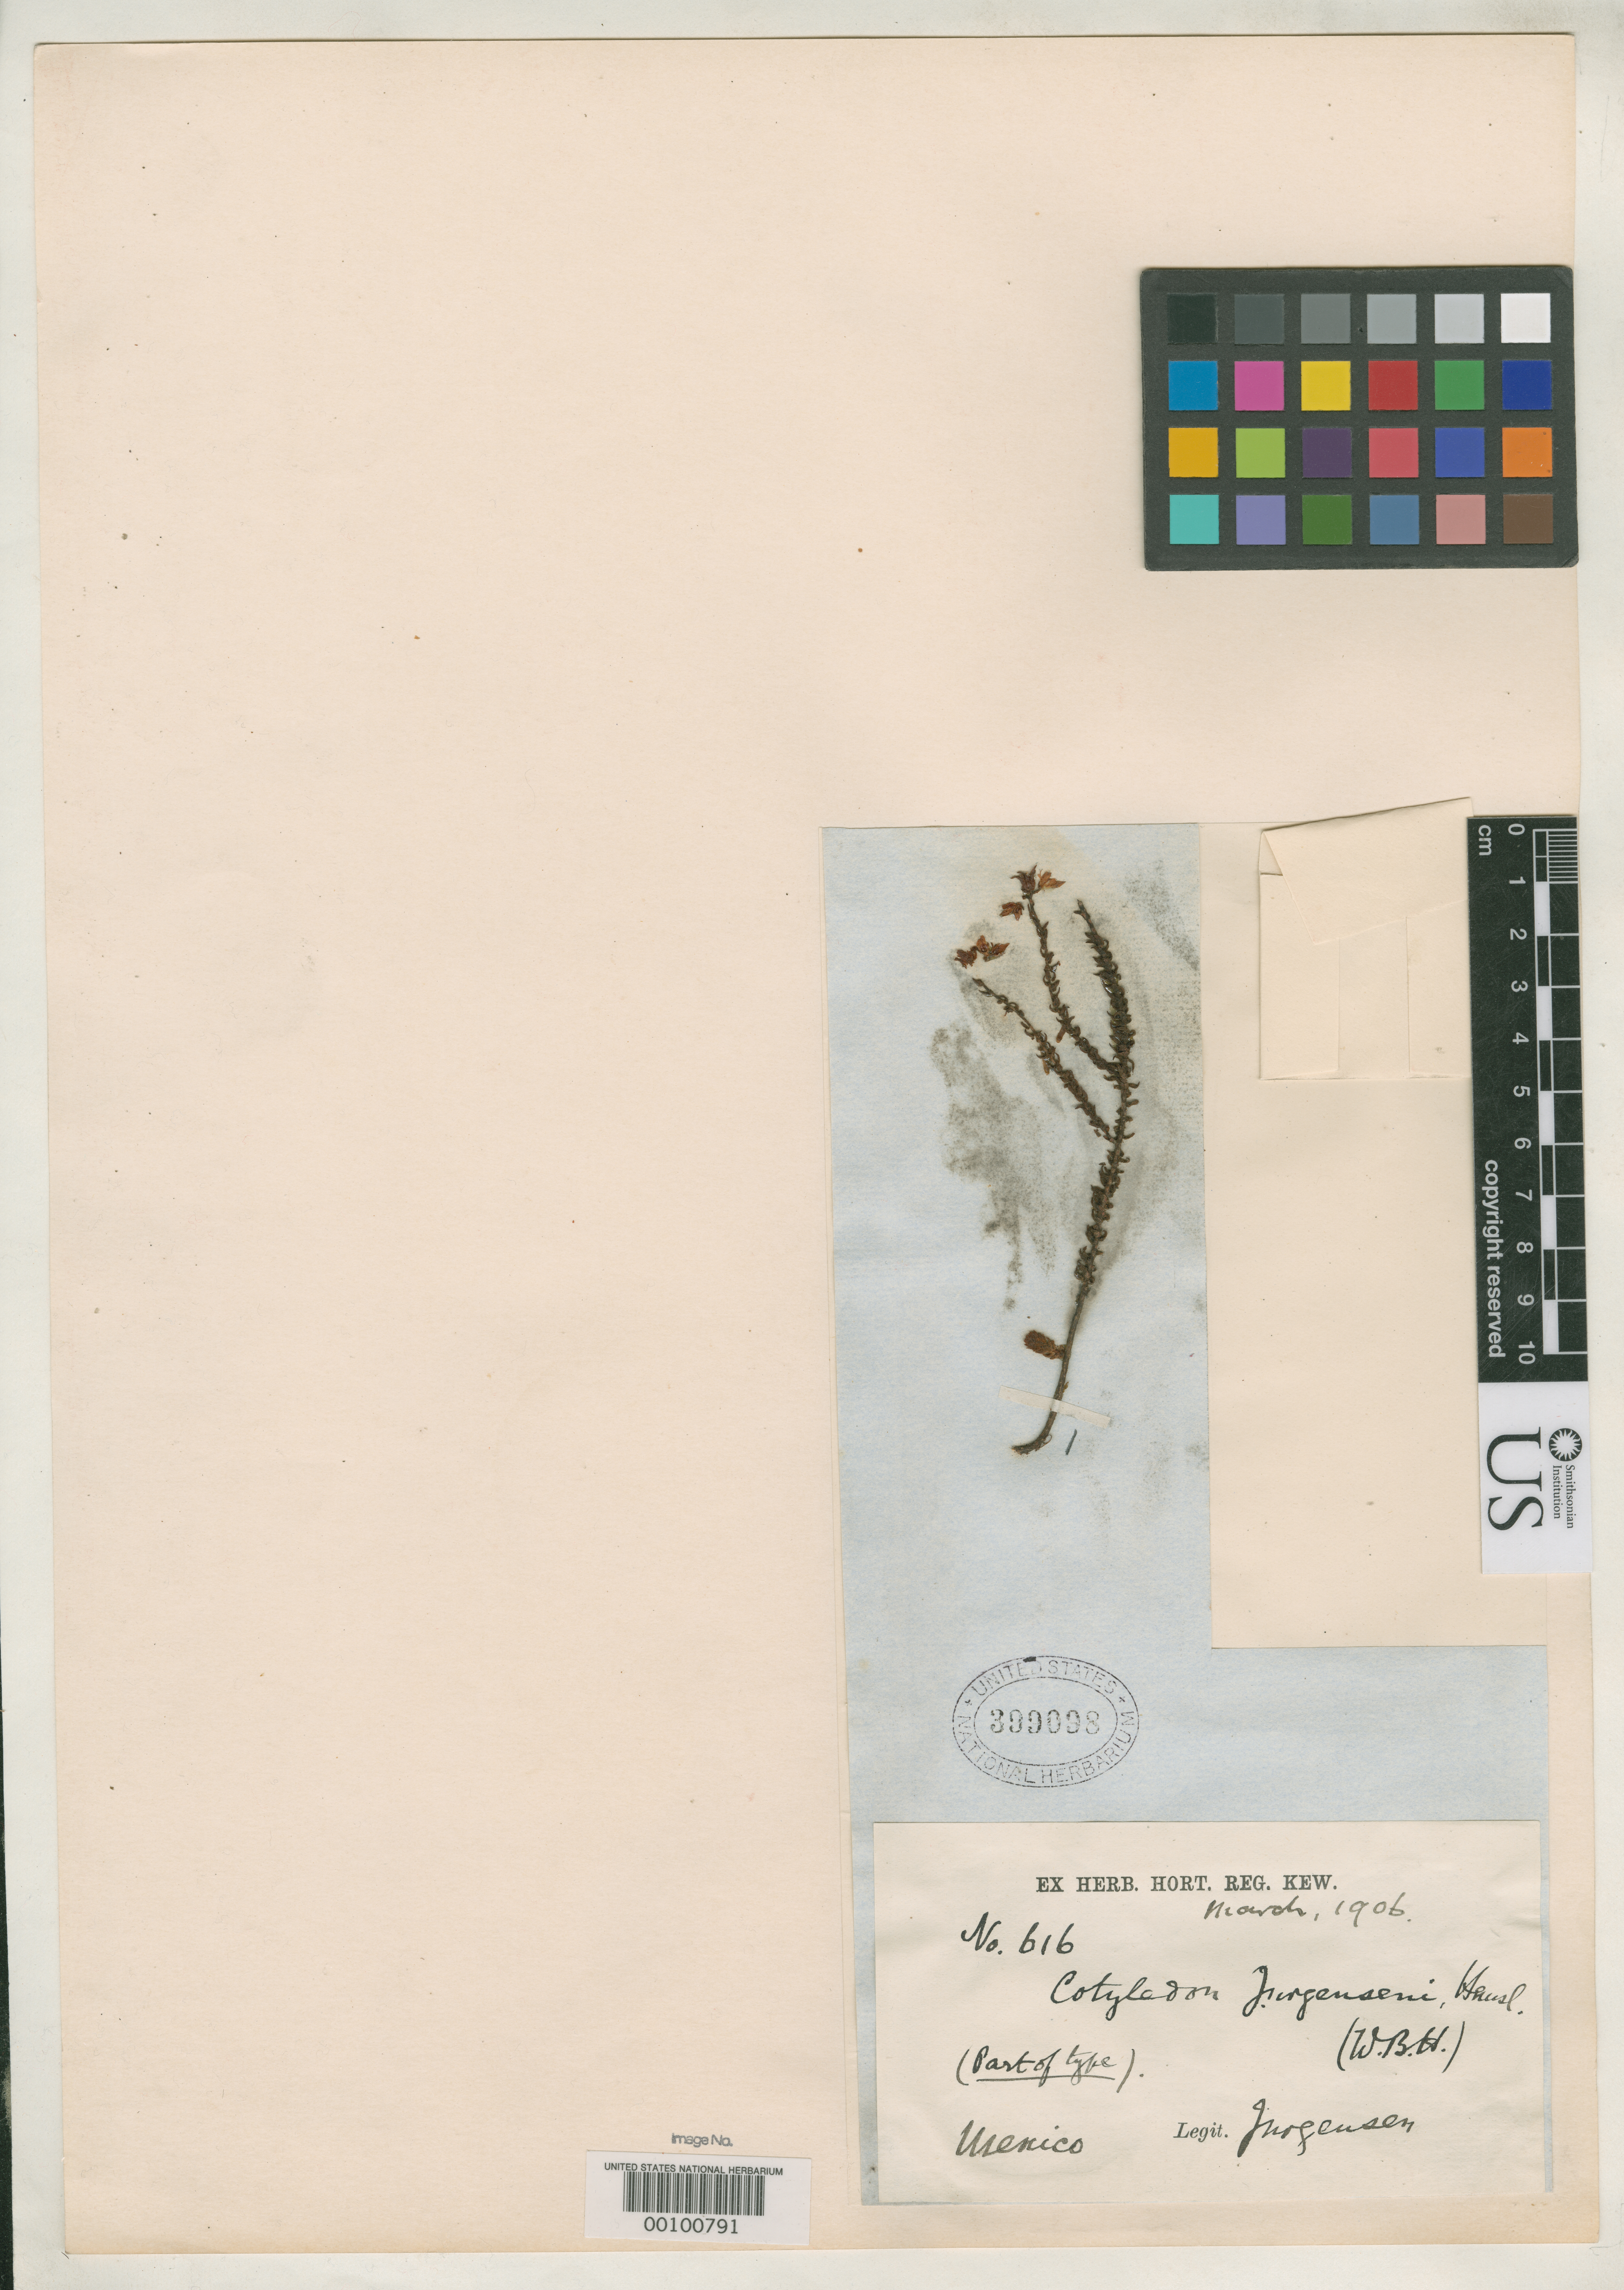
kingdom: Plantae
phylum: Tracheophyta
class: Magnoliopsida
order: Saxifragales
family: Crassulaceae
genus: Cotyledon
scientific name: Cotyledon jurgensenii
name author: Hemsl.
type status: Type Fragment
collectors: -. Jurgensen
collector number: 616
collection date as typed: Mar 1906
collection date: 1906-03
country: Mexico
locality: E of Monserrat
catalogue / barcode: US 399098